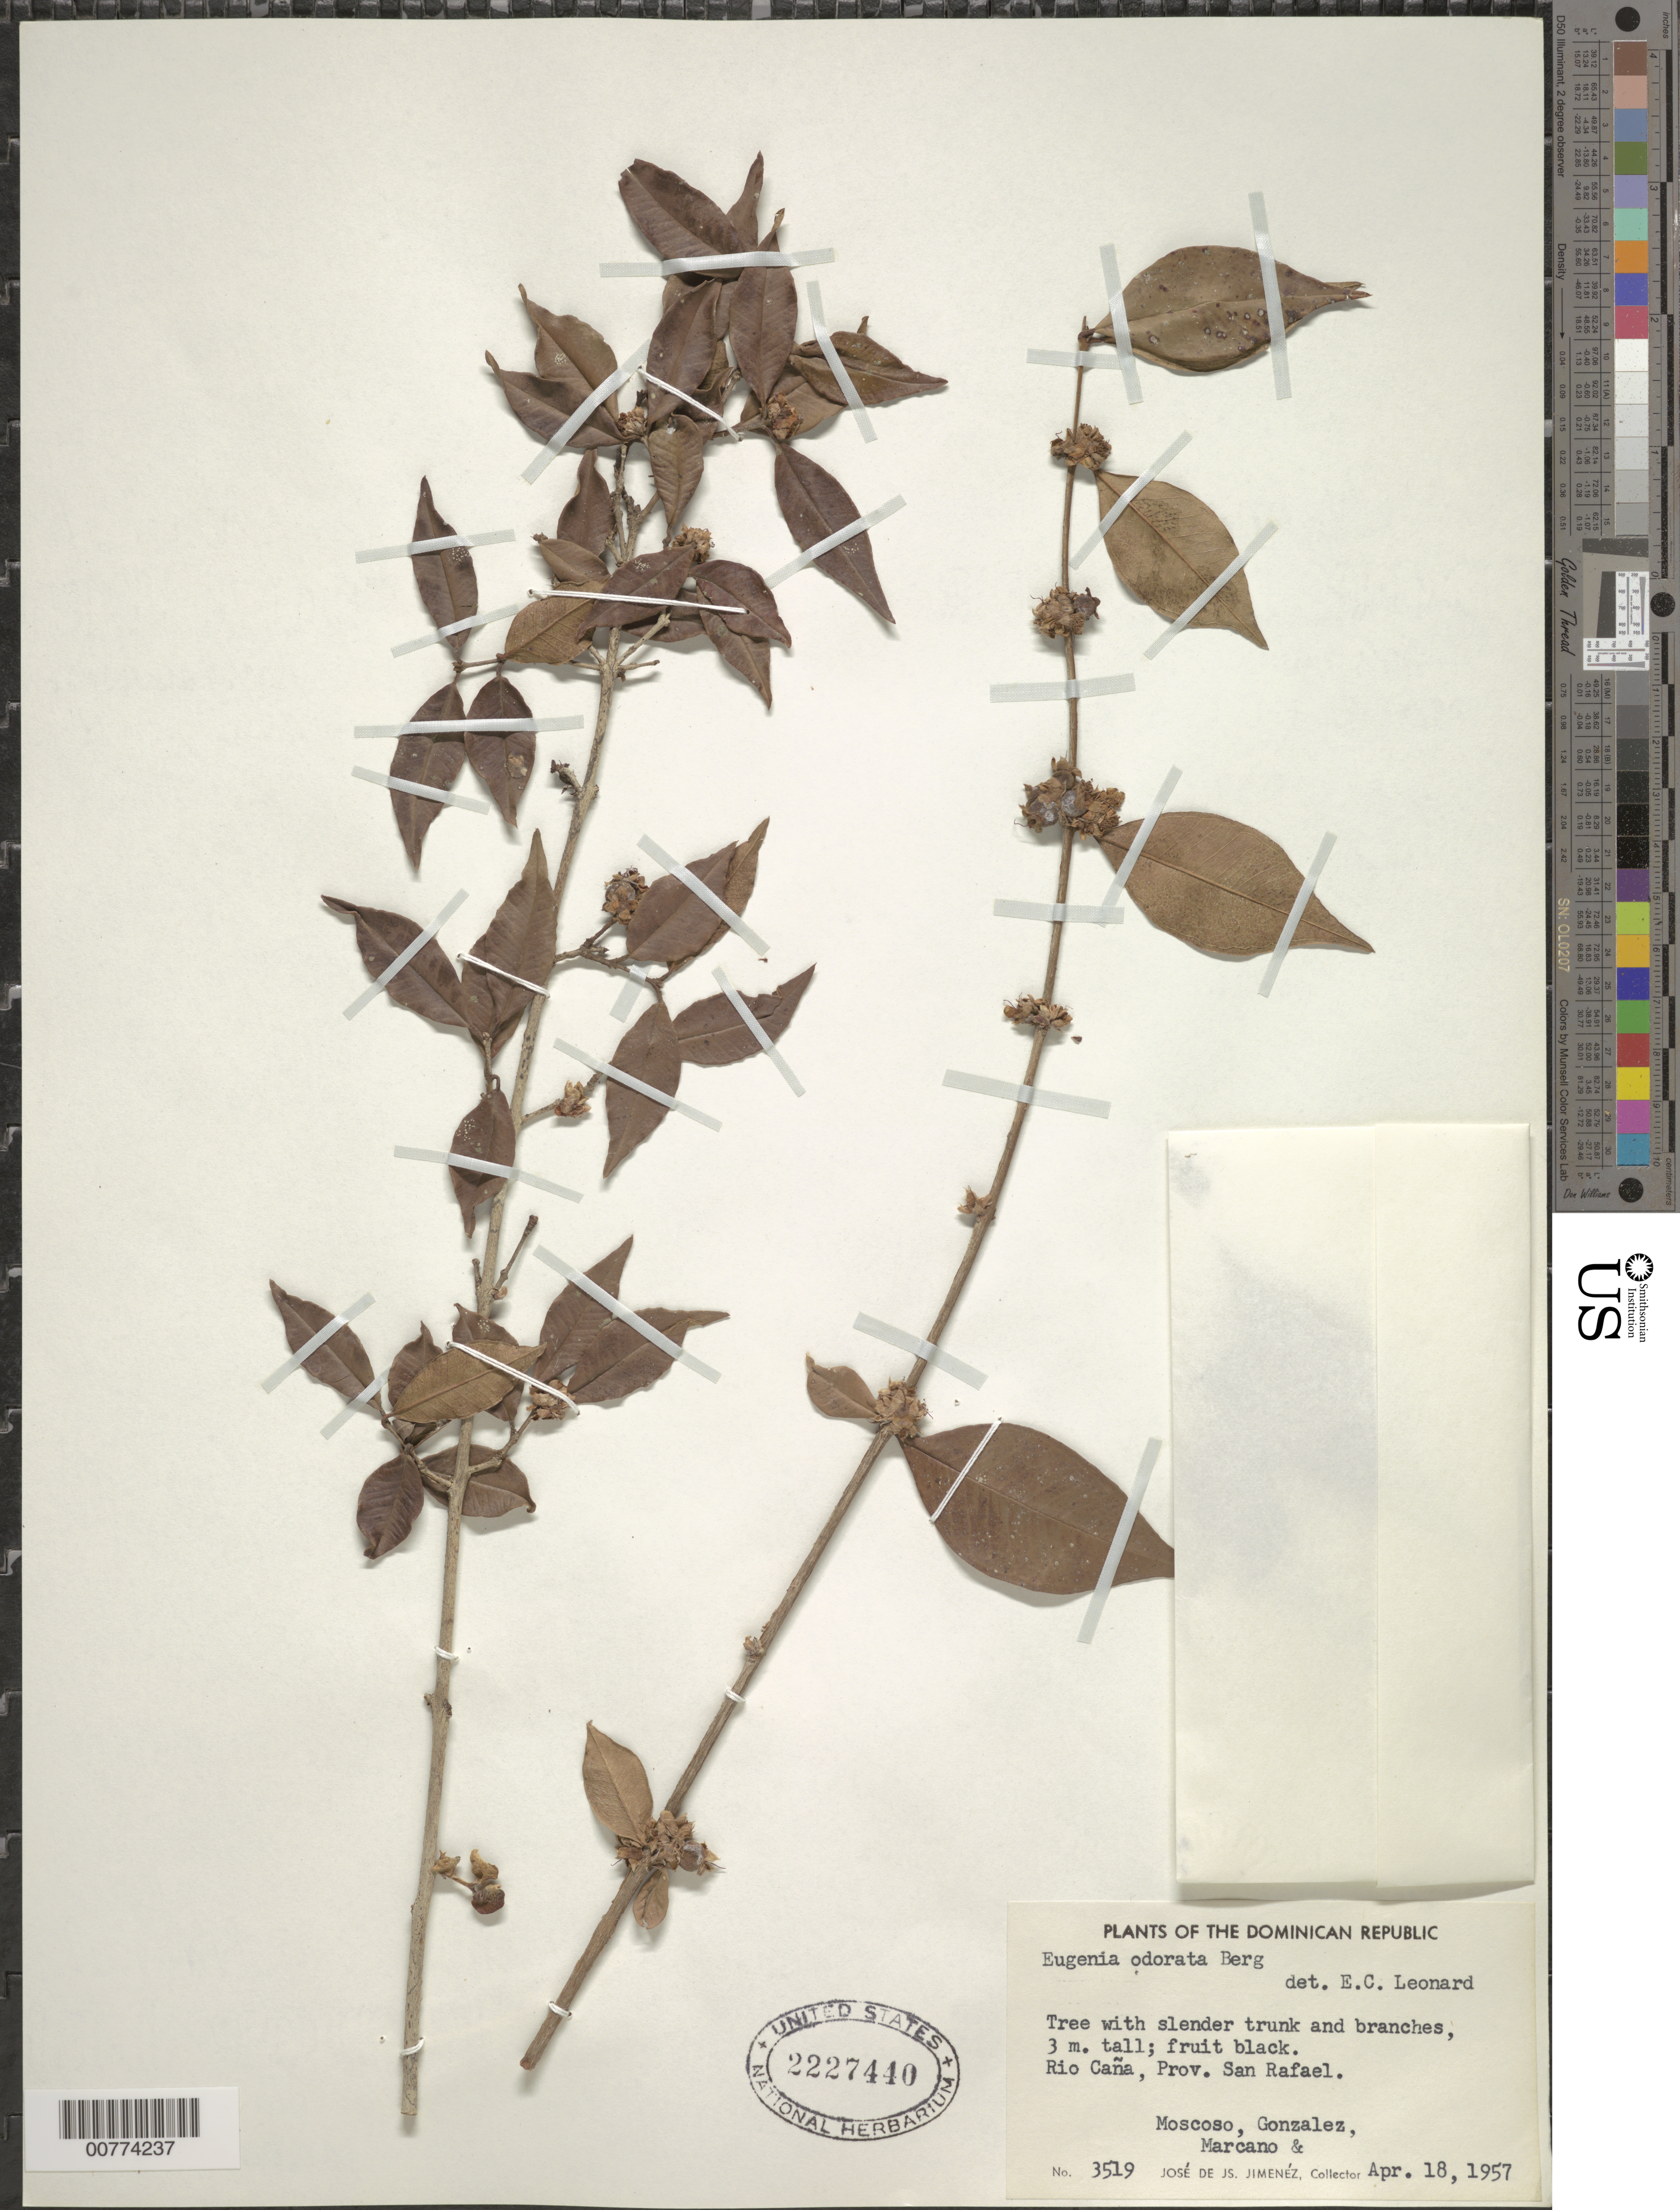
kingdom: Plantae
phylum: Tracheophyta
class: Magnoliopsida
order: Myrtales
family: Myrtaceae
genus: Eugenia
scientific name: Eugenia isabeliana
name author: Kiaersk.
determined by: Leonard, Emery C., (US)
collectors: -. Moscoso, C. Gonzalez, E. J. Marcano F. & J. J. Jiménez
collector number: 3519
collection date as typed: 18 Apr 1957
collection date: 1957-04-18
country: Dominican Republic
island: Hispaniola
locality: Prov. San Rafael, Rio Caña.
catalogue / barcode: US 2227440